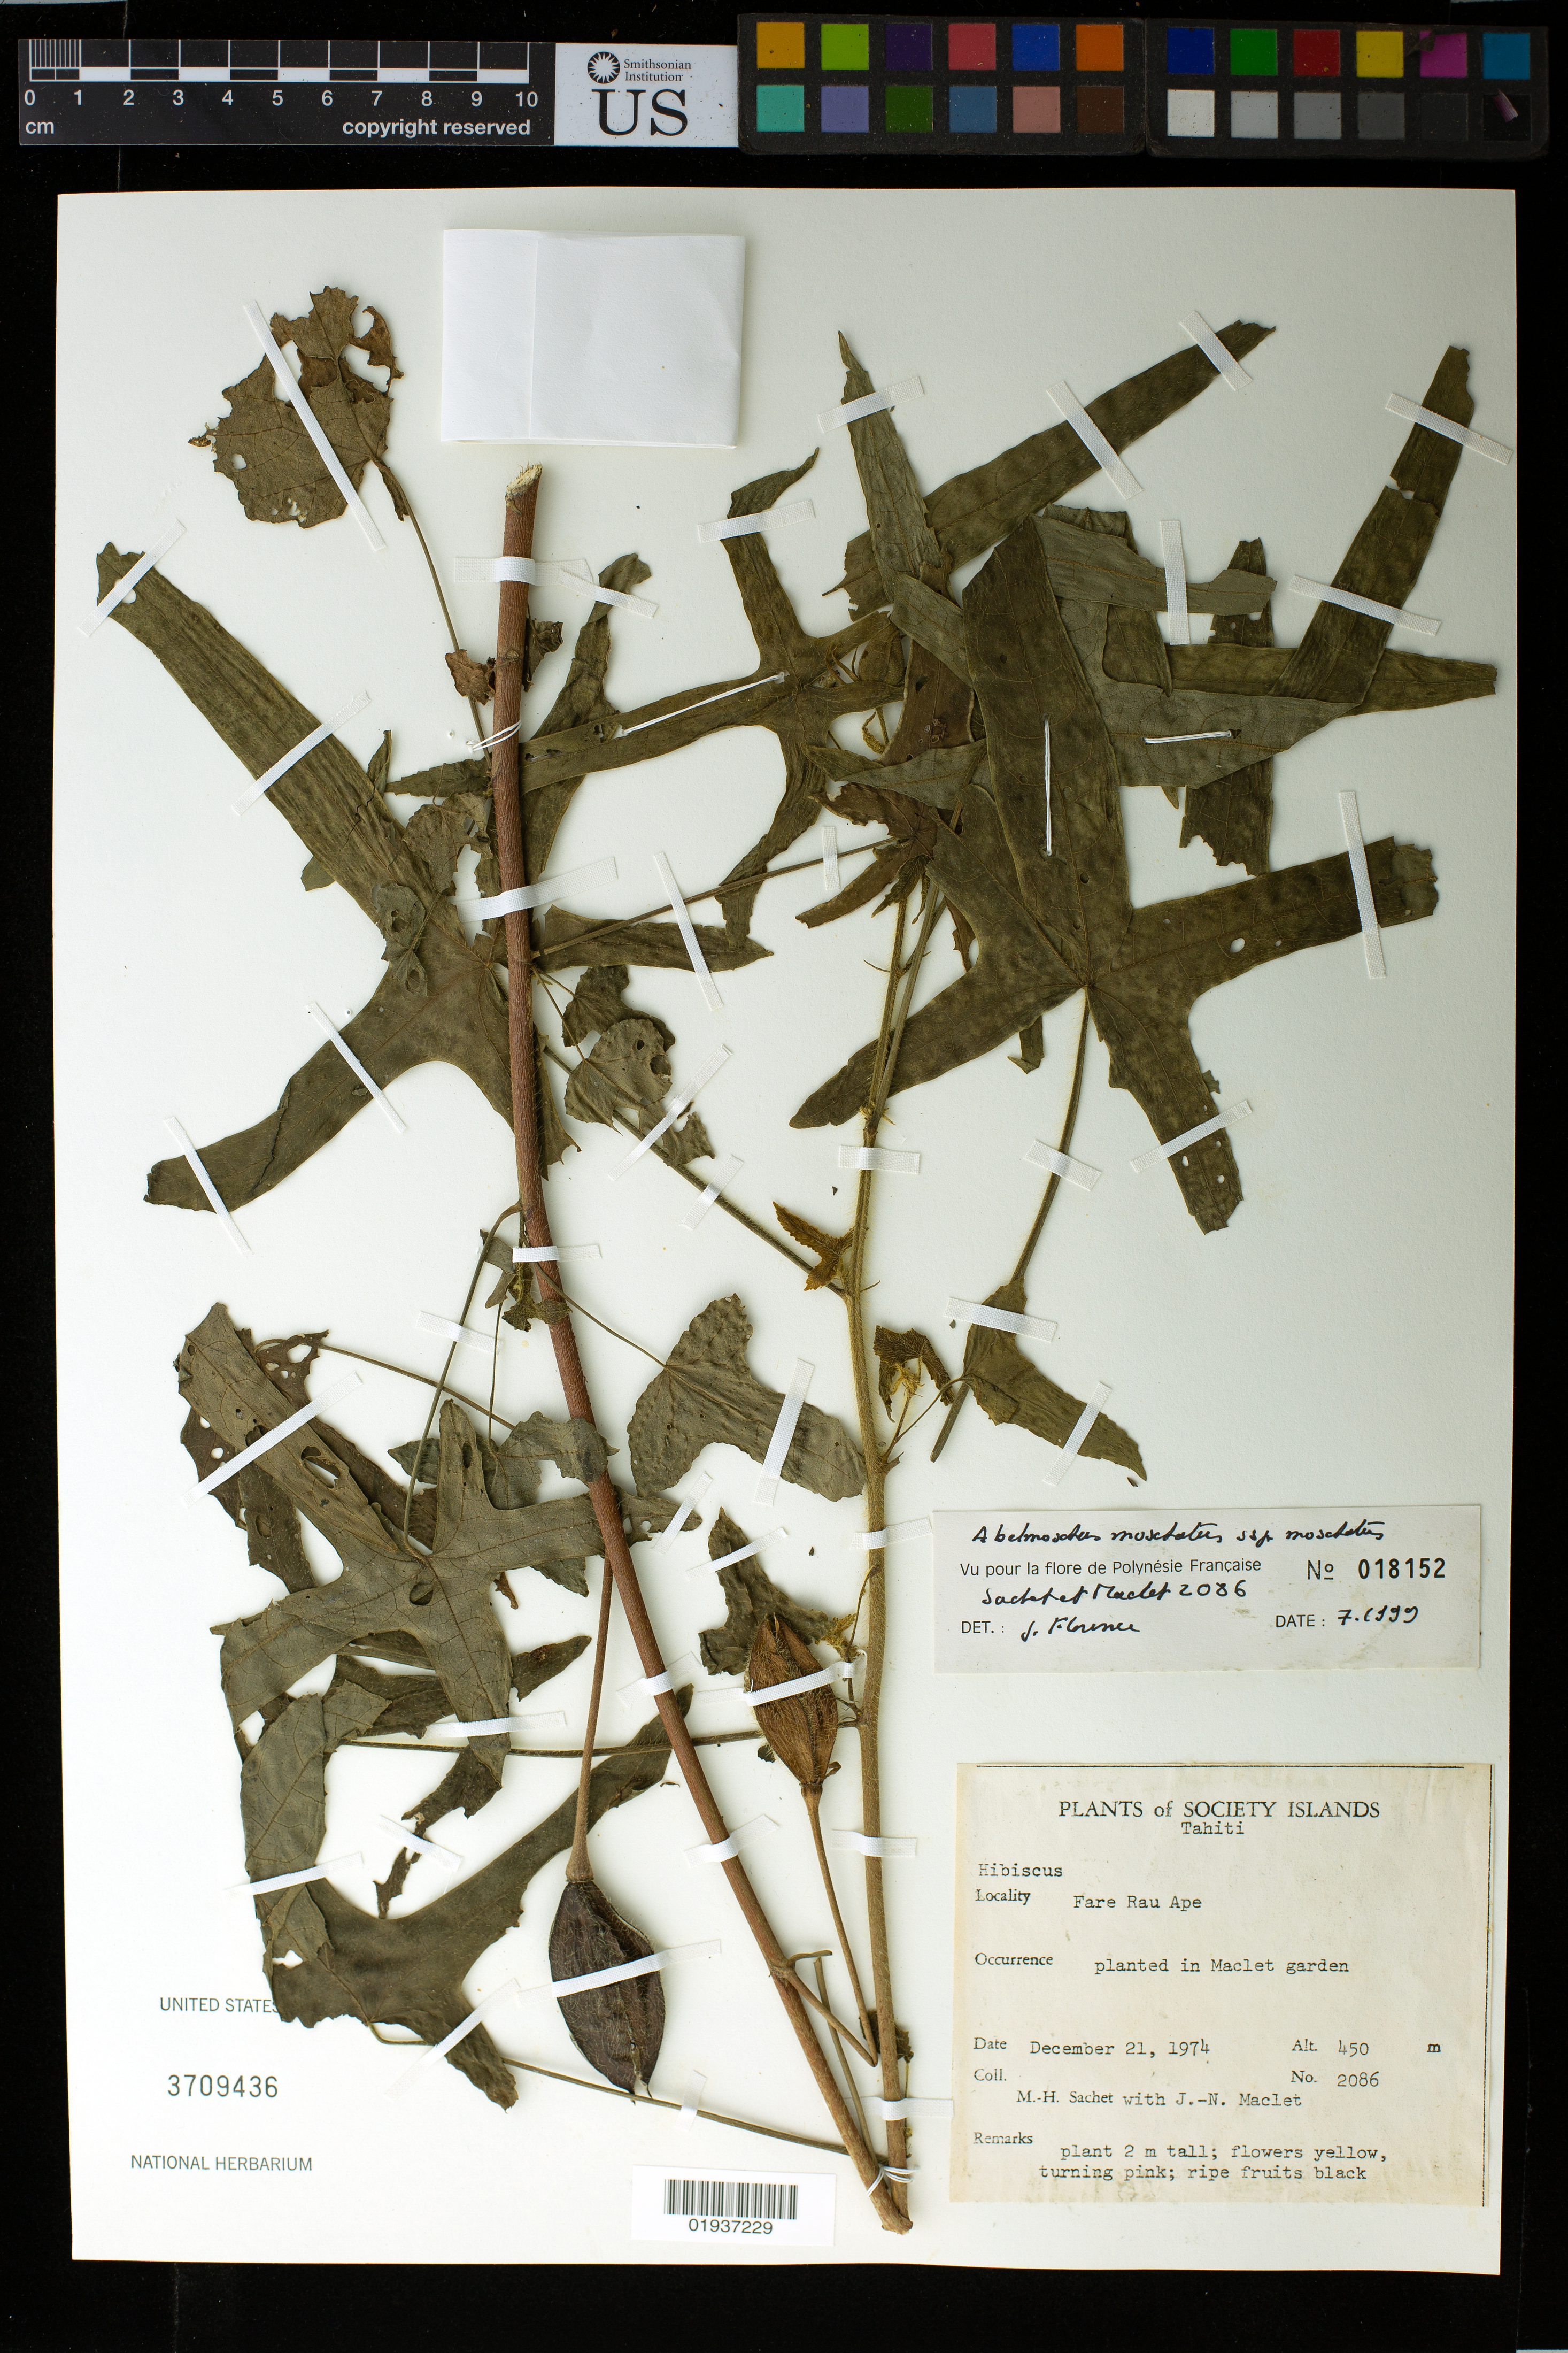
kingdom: Plantae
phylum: Tracheophyta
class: Magnoliopsida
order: Malvales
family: Malvaceae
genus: Abelmoschus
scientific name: Abelmoschus moschatus subsp. moschatus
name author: Medik.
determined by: Florence, J.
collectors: M.-H. Sachet & J. Maclet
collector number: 2086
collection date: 1974-12-21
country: French Polynesia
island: Tahiti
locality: Society Islands. Tahiti. Fare Rau Ape, in Maclet garden.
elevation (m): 450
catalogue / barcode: US 3709436